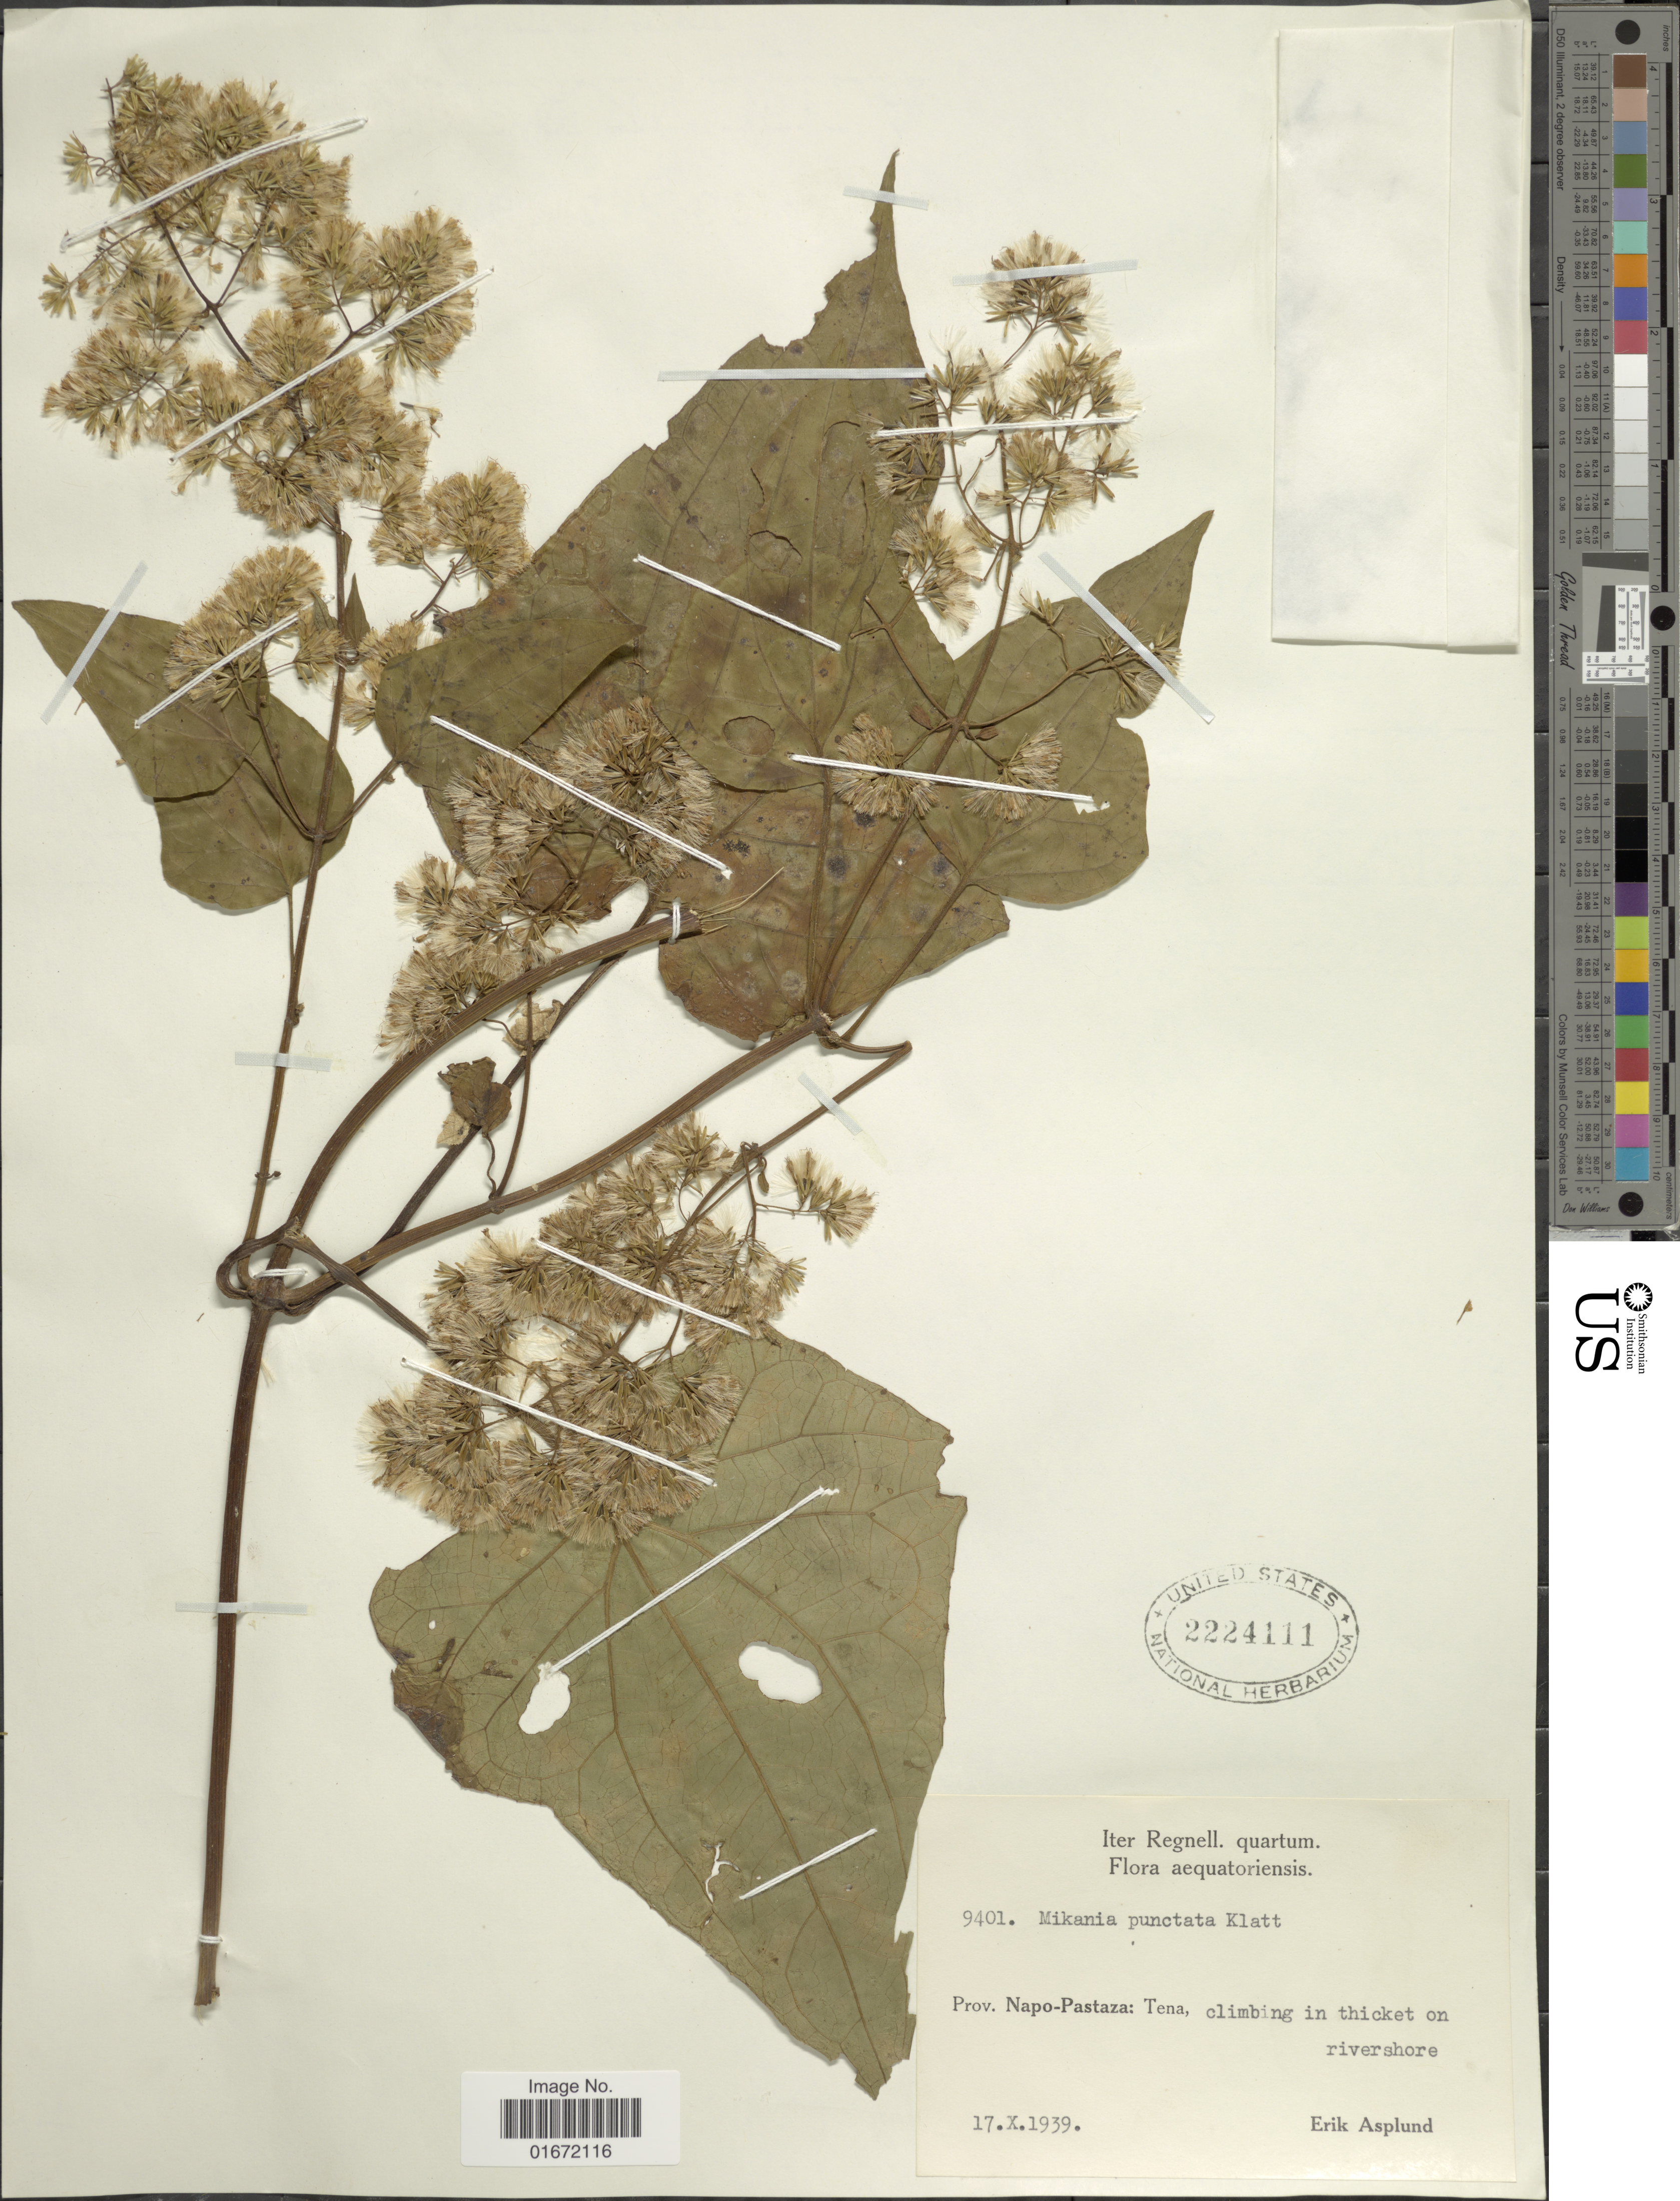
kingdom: Plantae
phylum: Tracheophyta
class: Magnoliopsida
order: Asterales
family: Asteraceae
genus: Mikania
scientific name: Mikania vitifolia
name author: DC.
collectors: E. Asplund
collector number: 9401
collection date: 1939-10-17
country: Ecuador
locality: Prov. Napo-Pastaza: Tena, climbing in thicket on rivershore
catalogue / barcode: US 2224111